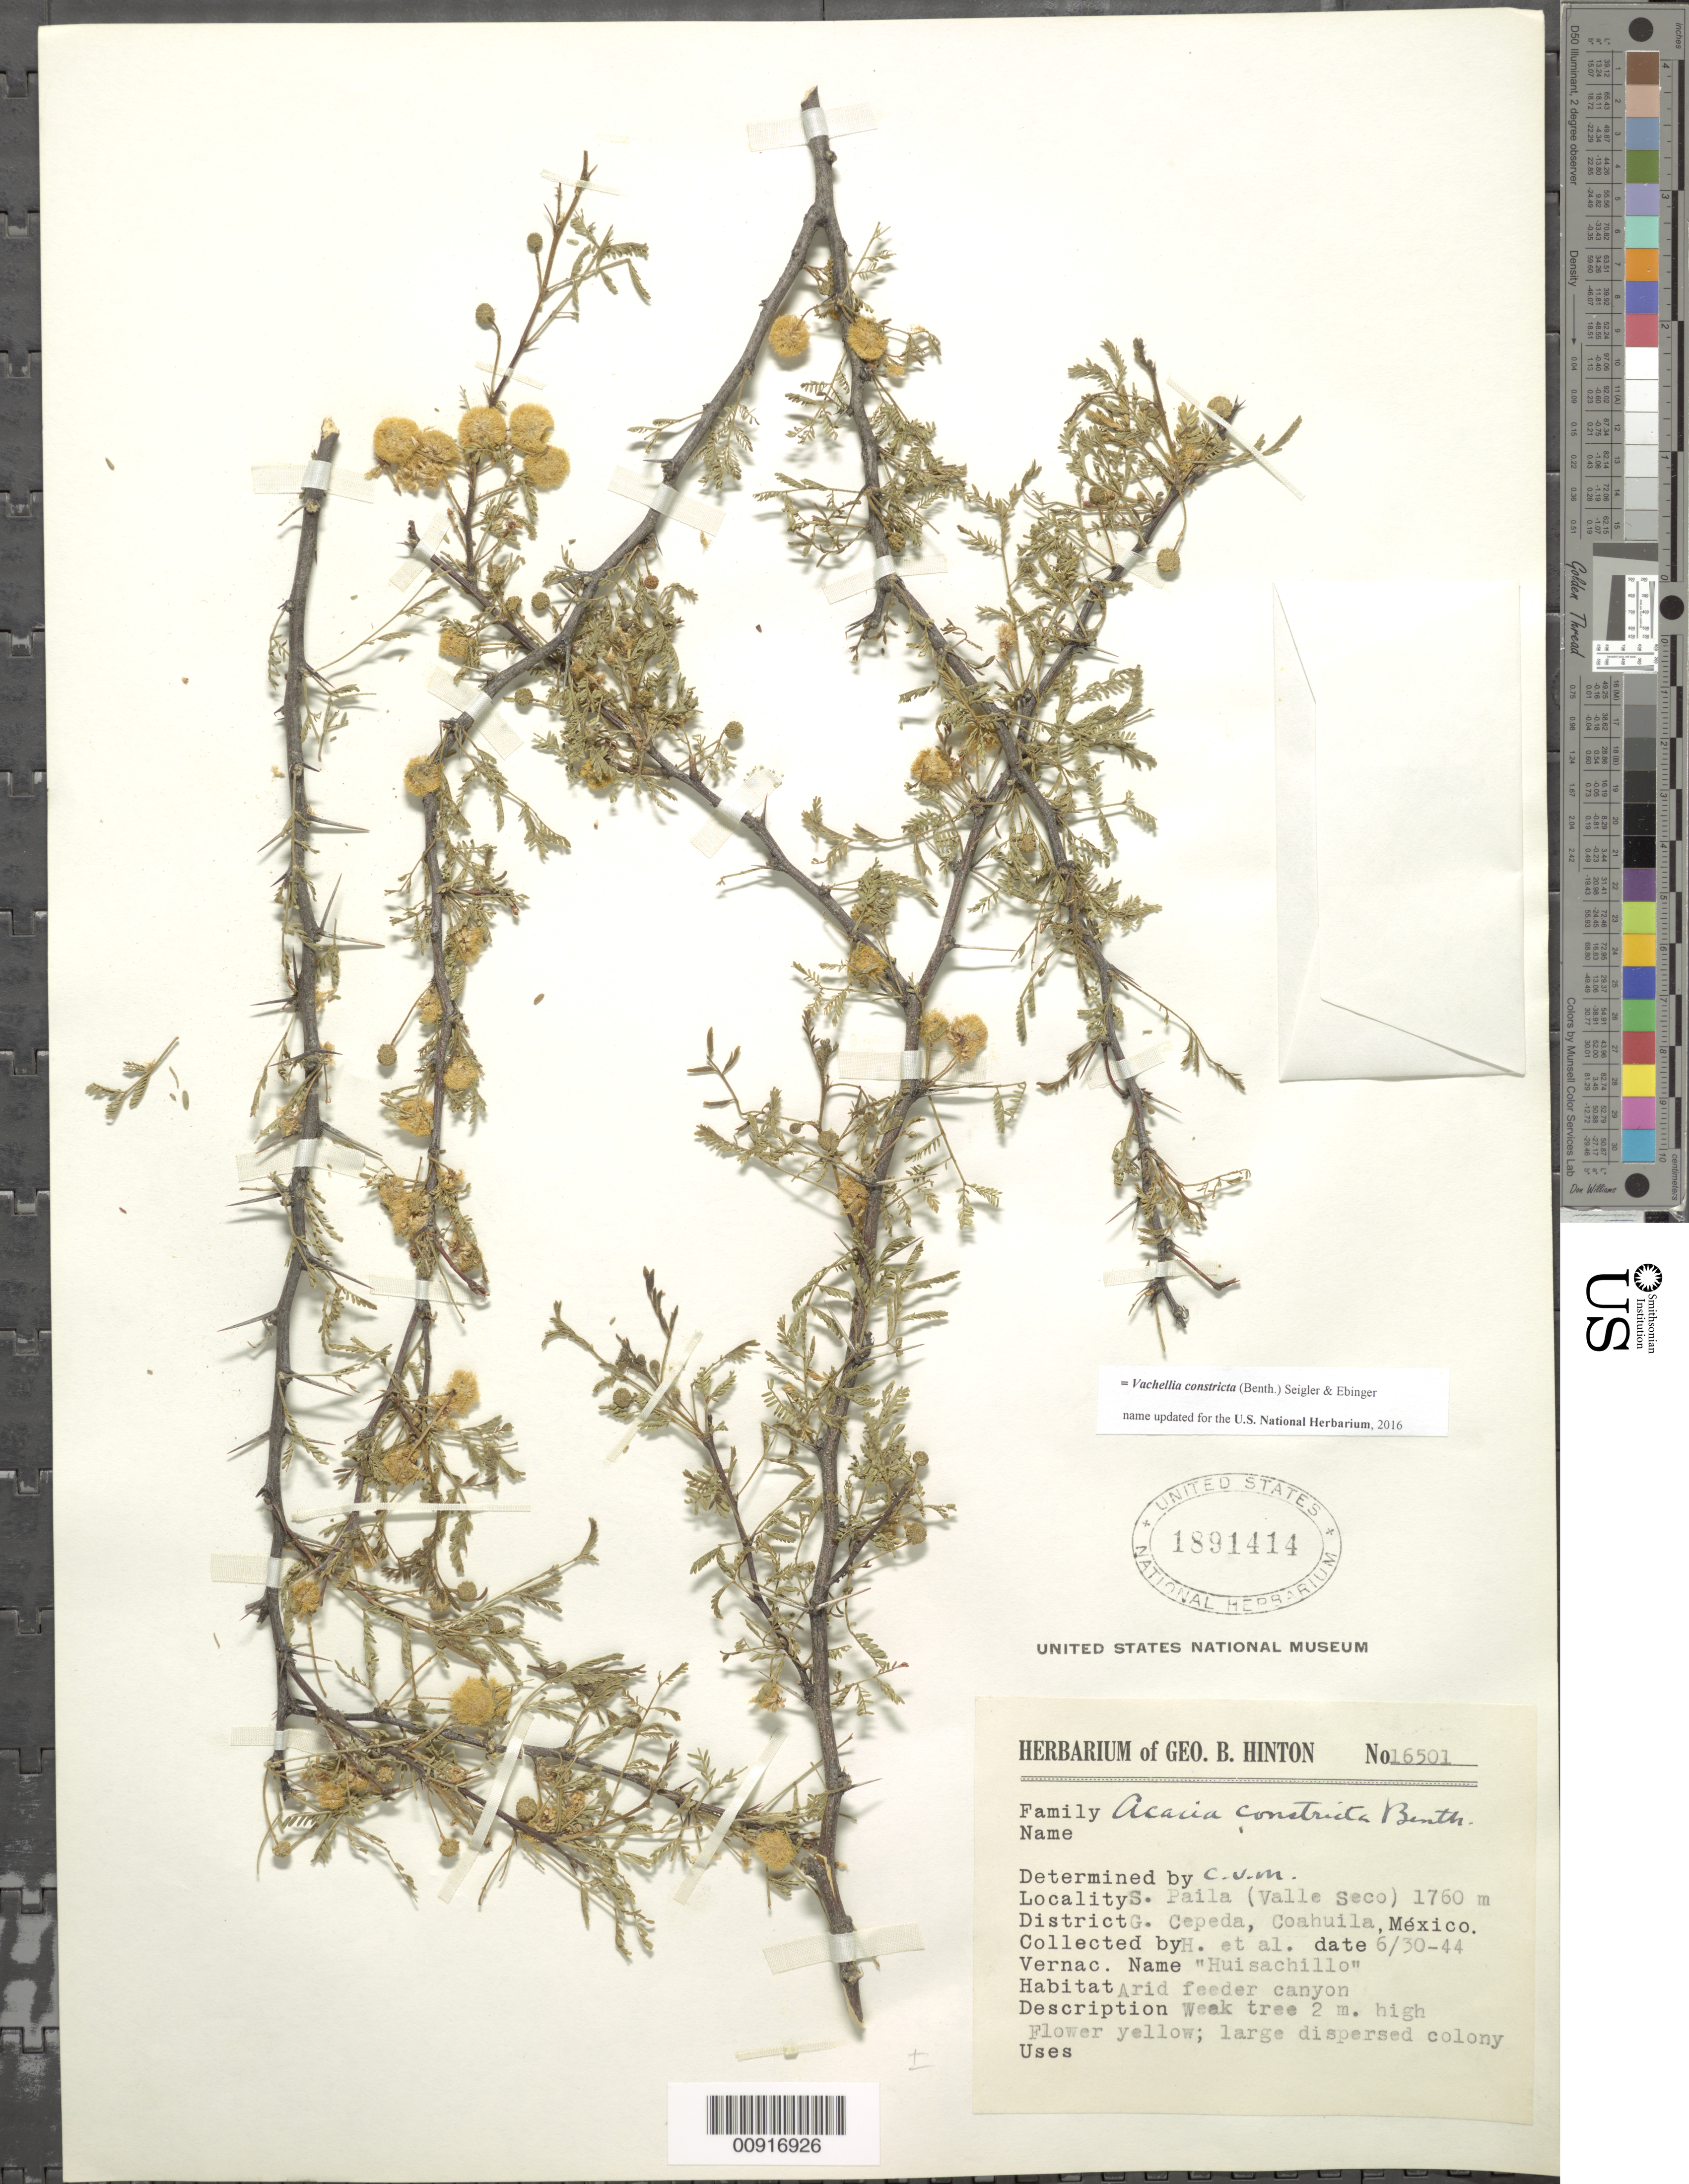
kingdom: Plantae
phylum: Tracheophyta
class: Magnoliopsida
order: Fabales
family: Fabaceae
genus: Vachellia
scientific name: Vachellia constricta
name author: (Benth.) Seigler & Ebinger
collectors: G. B. Hinton & et al.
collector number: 16501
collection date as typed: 30 Jun 1944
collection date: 1944-06-30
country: Mexico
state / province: Coahuila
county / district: General Cepeda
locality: S. Paila (Valle Seco), District General Cepeda, Coahuila.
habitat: Arid feeder canyon.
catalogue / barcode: US 1891414